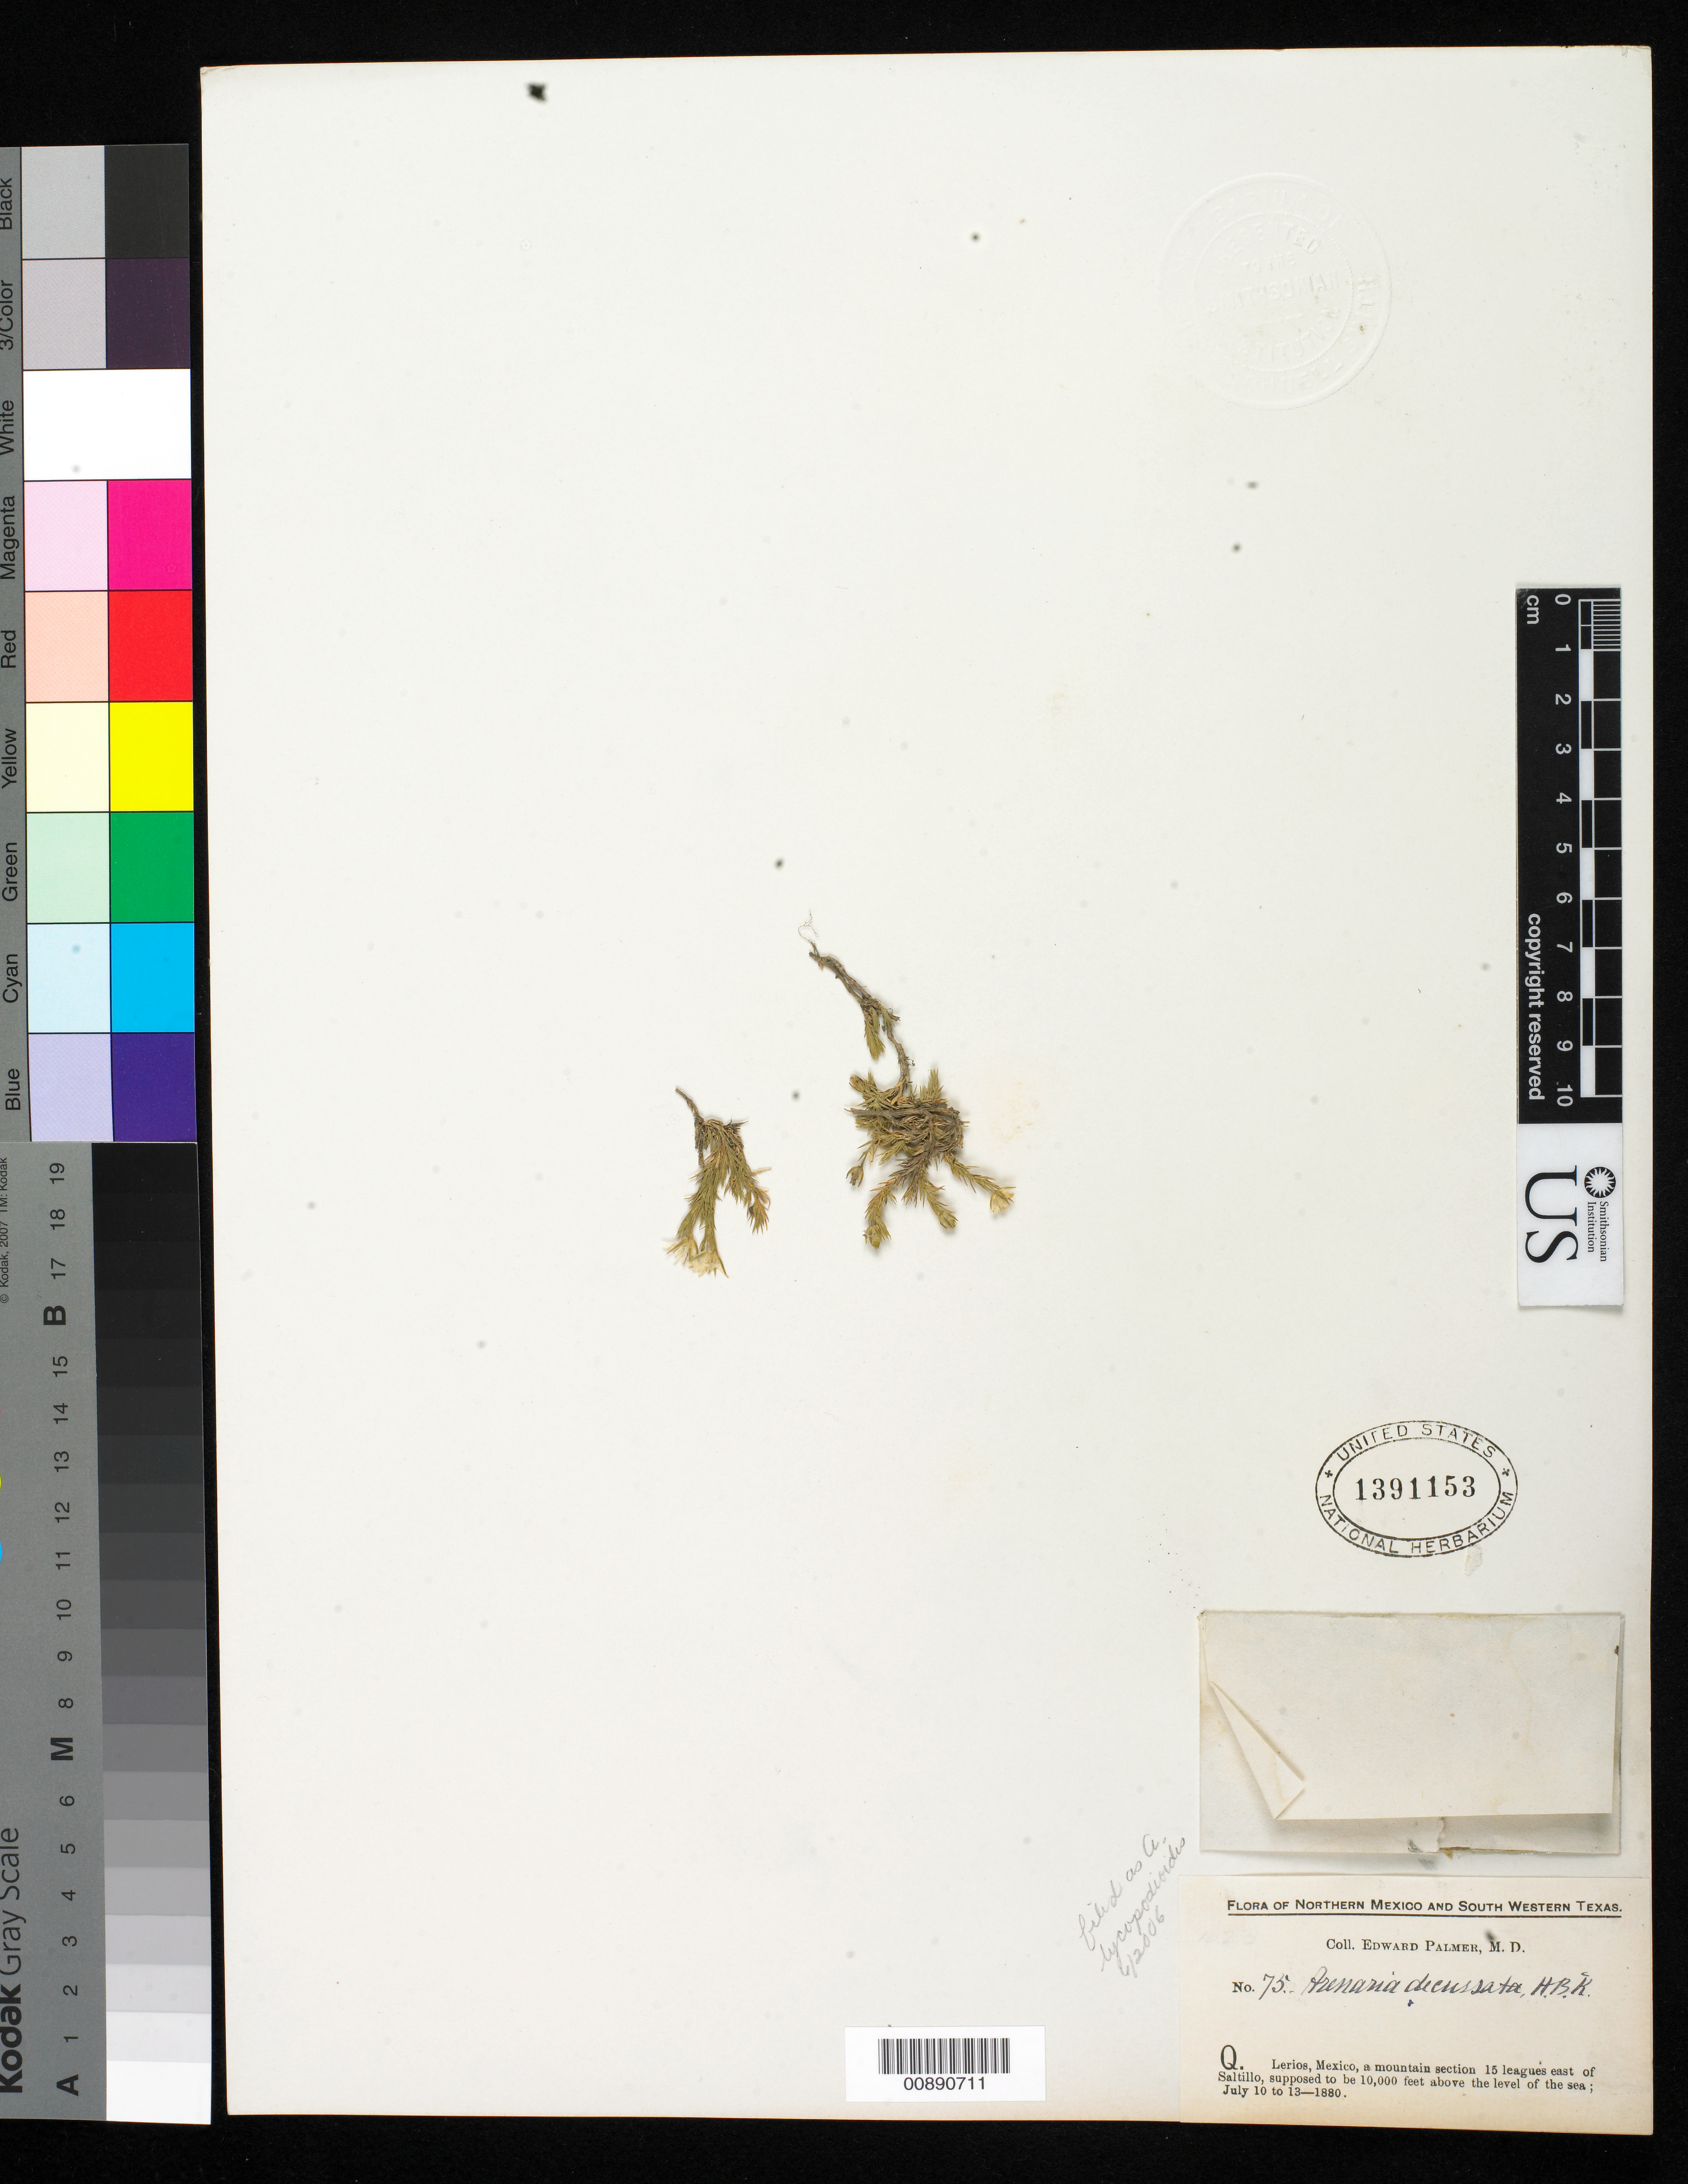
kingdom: Plantae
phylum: Tracheophyta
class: Magnoliopsida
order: Caryophyllales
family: Caryophyllaceae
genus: Arenaria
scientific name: Arenaria lycopodioides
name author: Willd. ex Schltdl.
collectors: E. Palmer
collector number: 75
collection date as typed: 10 Jul 1880 to 13 Jul 1880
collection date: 1880-07-10/1880-07-13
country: Mexico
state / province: Coahuila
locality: Q. Lerios, 15 leagues east of Saltillo, Coahuila.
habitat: A mountain section.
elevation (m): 3048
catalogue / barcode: US 1391153